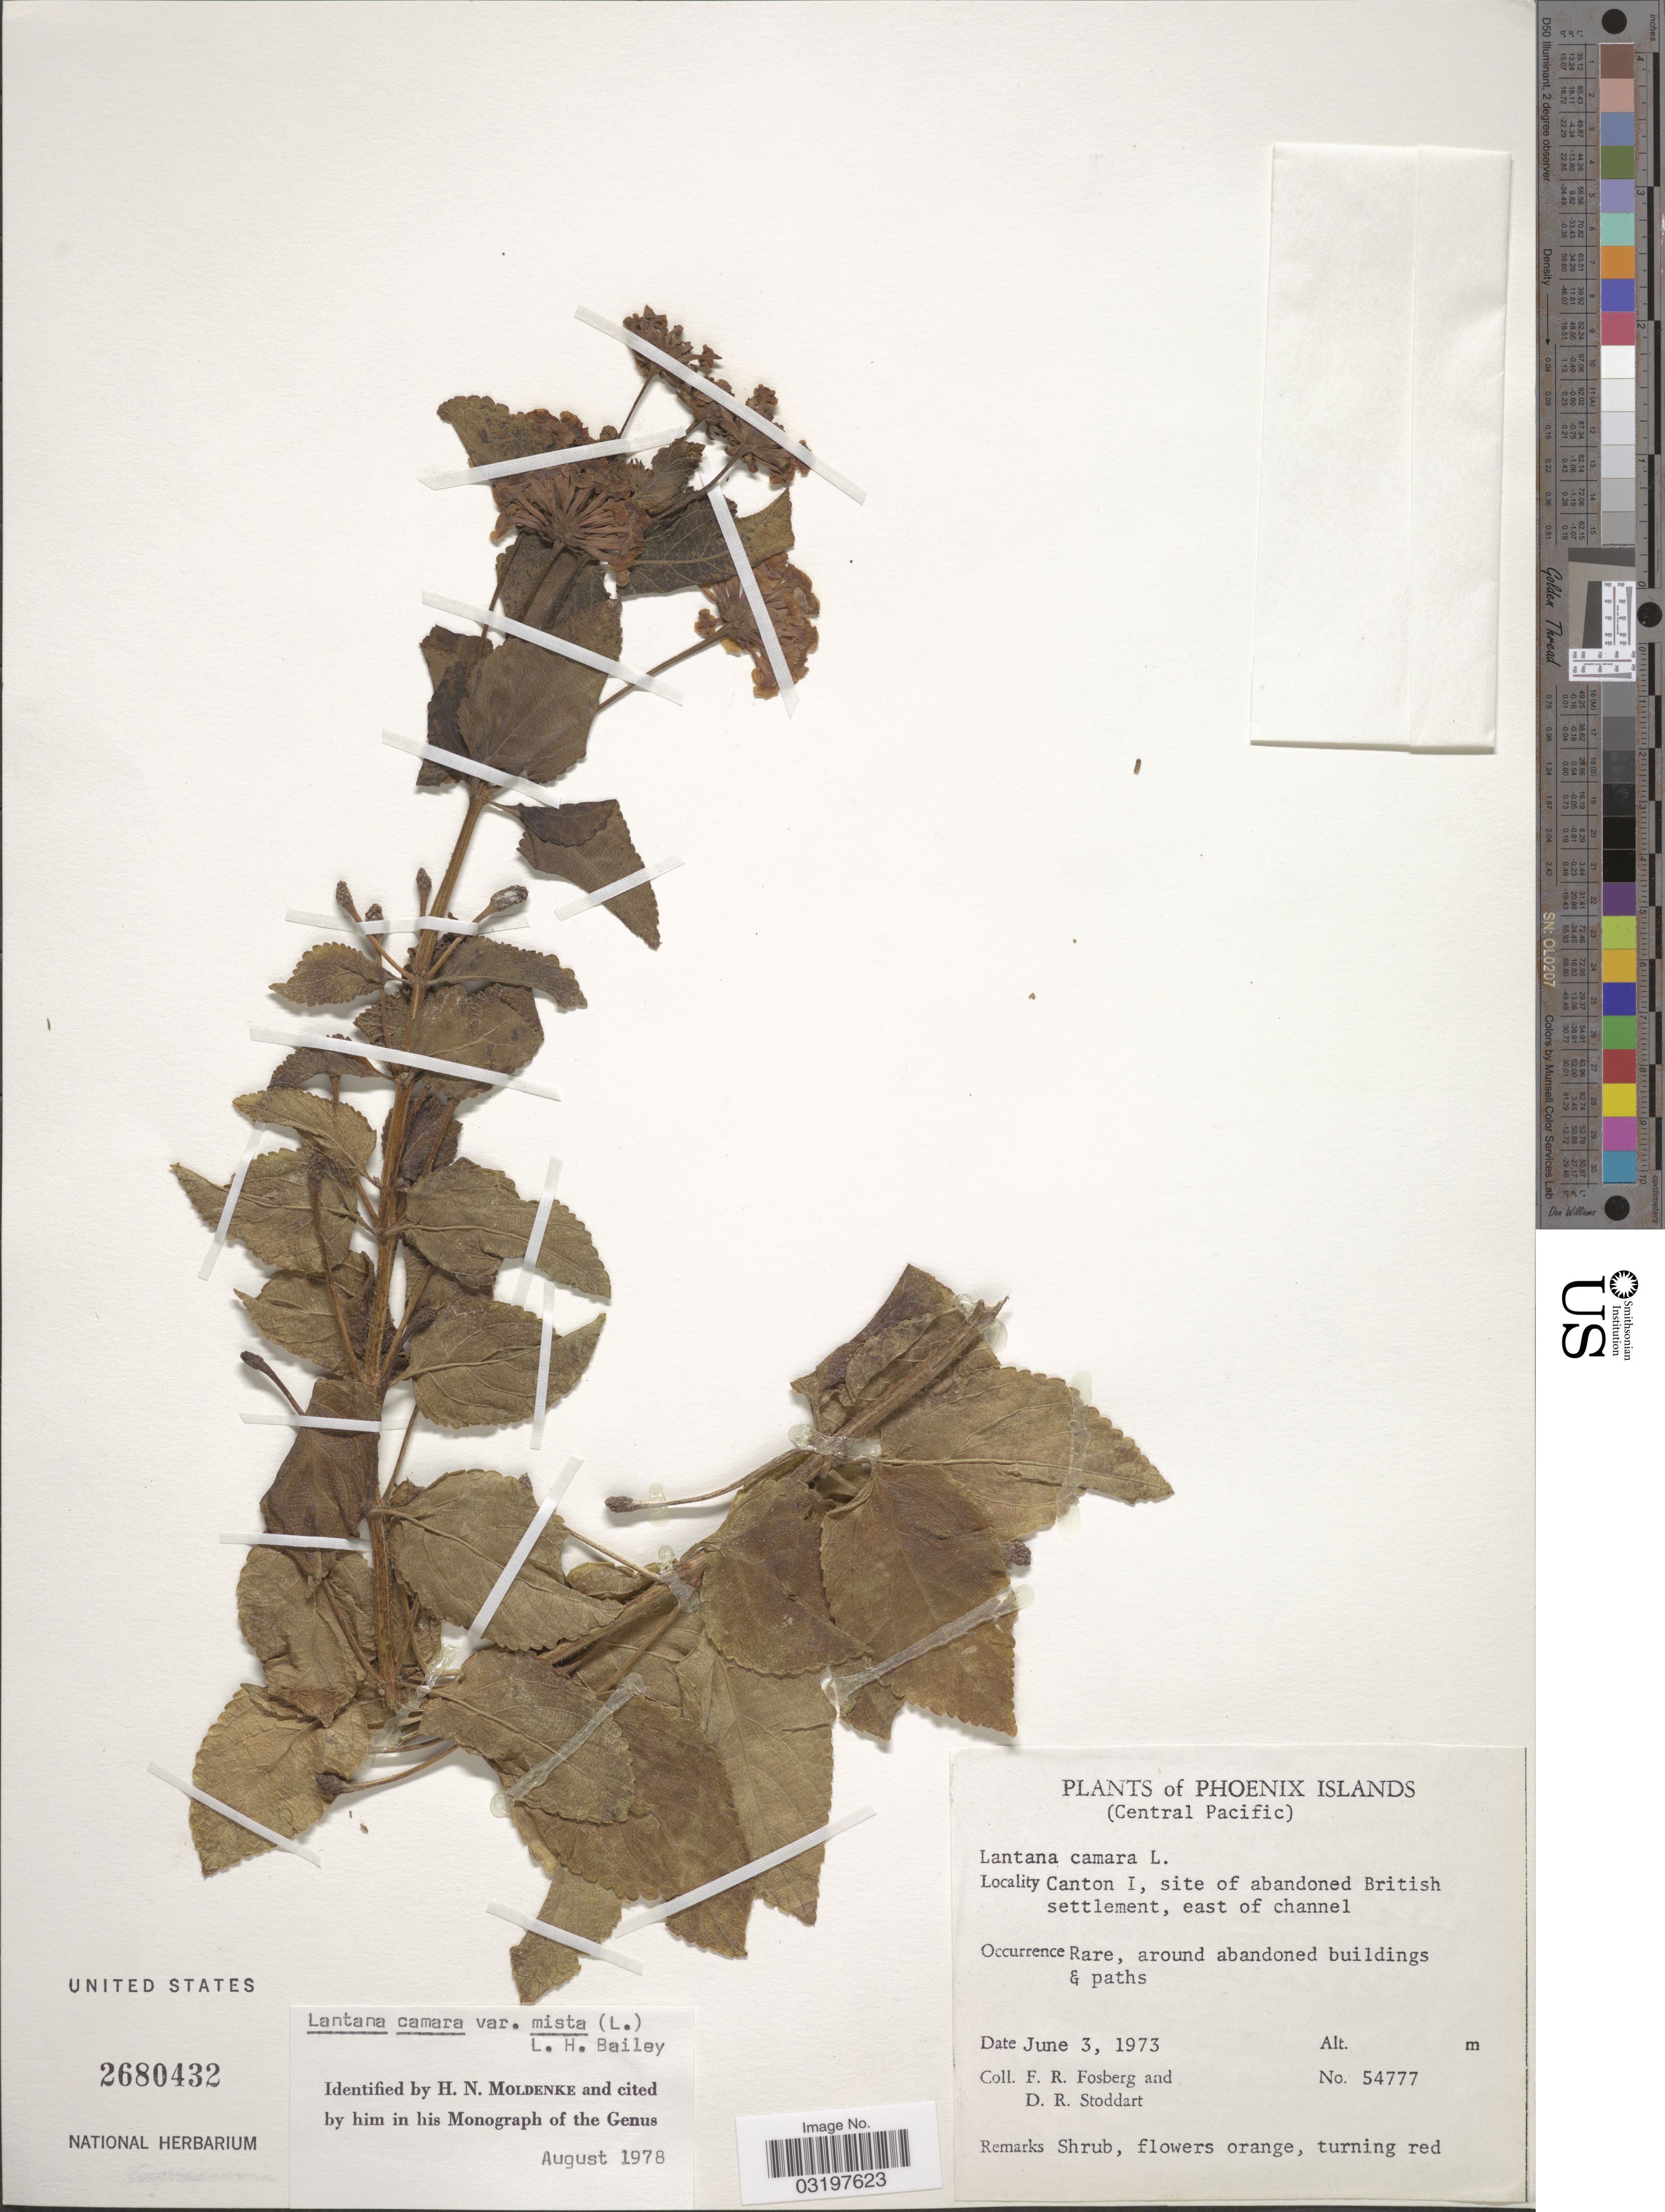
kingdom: Plantae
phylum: Tracheophyta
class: Magnoliopsida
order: Lamiales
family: Verbenaceae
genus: Lantana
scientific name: Lantana camara var. mista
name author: (L.) L.H. Bailey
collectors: F. R. Fosberg & D. R. Stoddart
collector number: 54777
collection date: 1973-06-03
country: Kiribati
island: Kanton [Canton] Atoll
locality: Phoenix Islands. (Central Pacific). Canton I, site of abandoned British settlement, east of channel.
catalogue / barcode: US 2680432